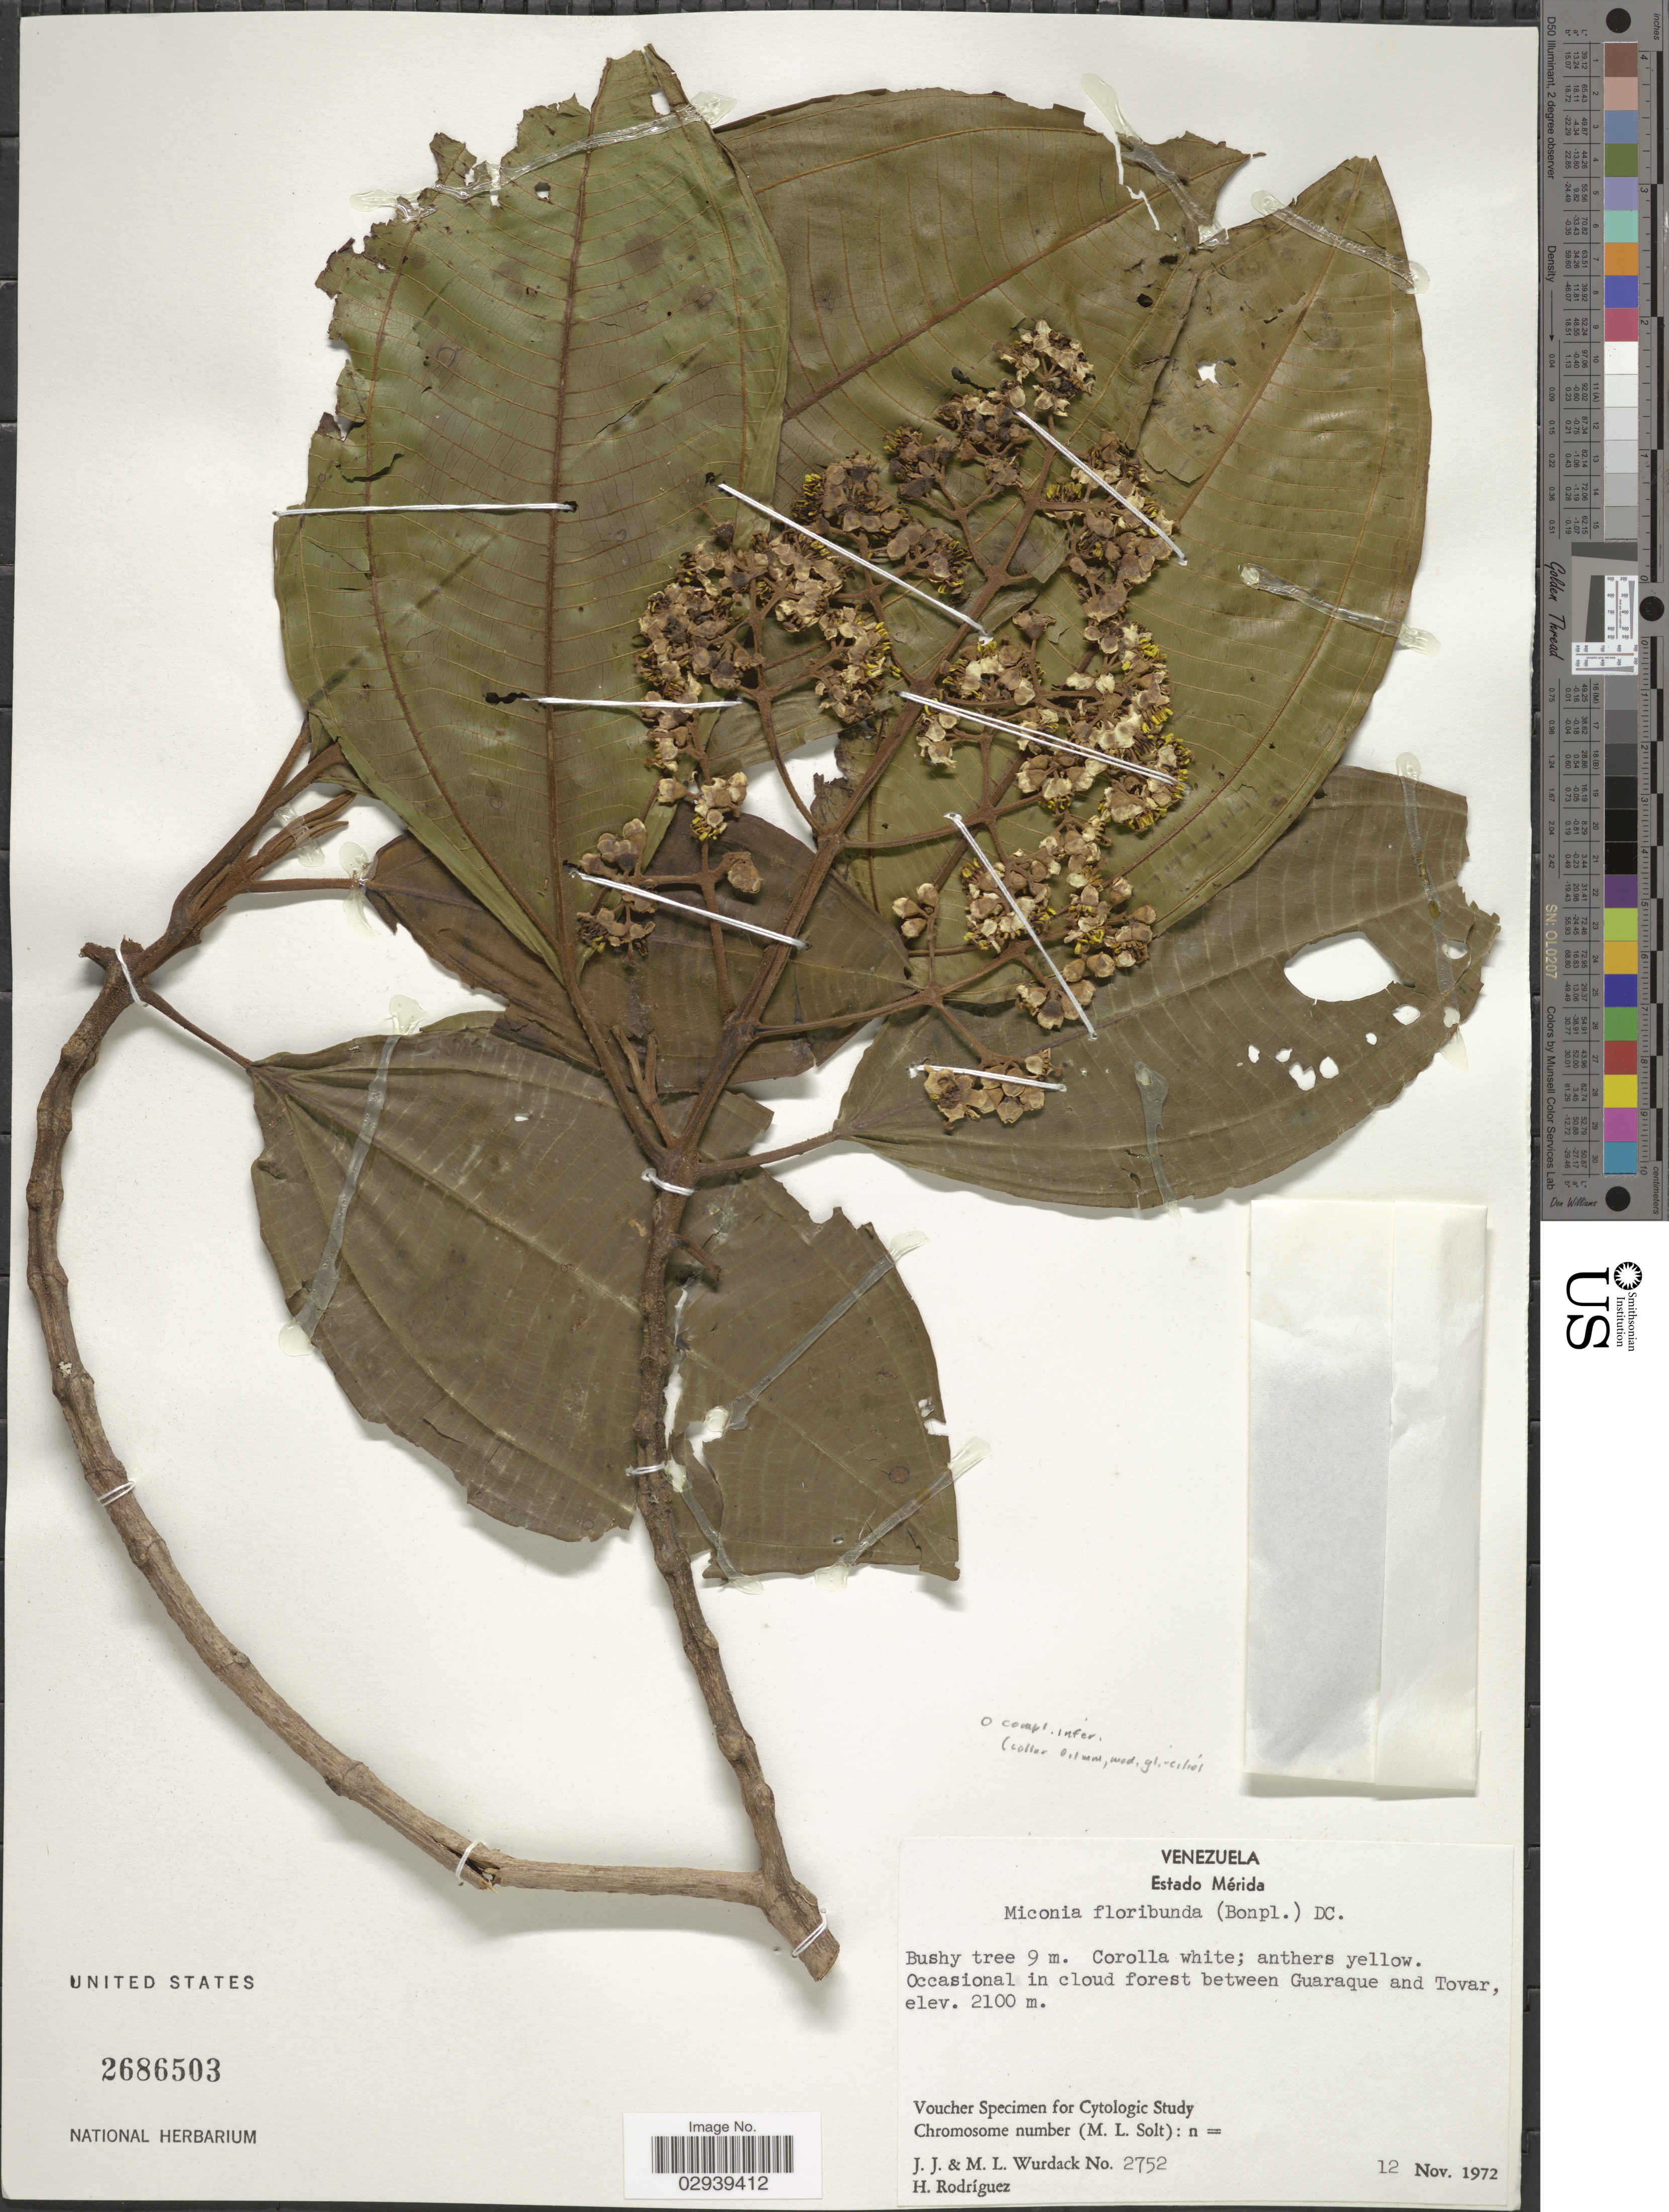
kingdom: Plantae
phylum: Tracheophyta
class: Magnoliopsida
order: Myrtales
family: Melastomataceae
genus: Miconia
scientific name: Miconia floribunda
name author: (Bonpl.) DC.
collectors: J. J. Wurdack, M. L. Wurdack & H. Rodriguez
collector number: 2752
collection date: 1972-11-12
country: Venezuela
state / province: Mérida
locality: Estado Mérida, between Guaraqure and Tovar.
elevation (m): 2100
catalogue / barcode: US 2686503